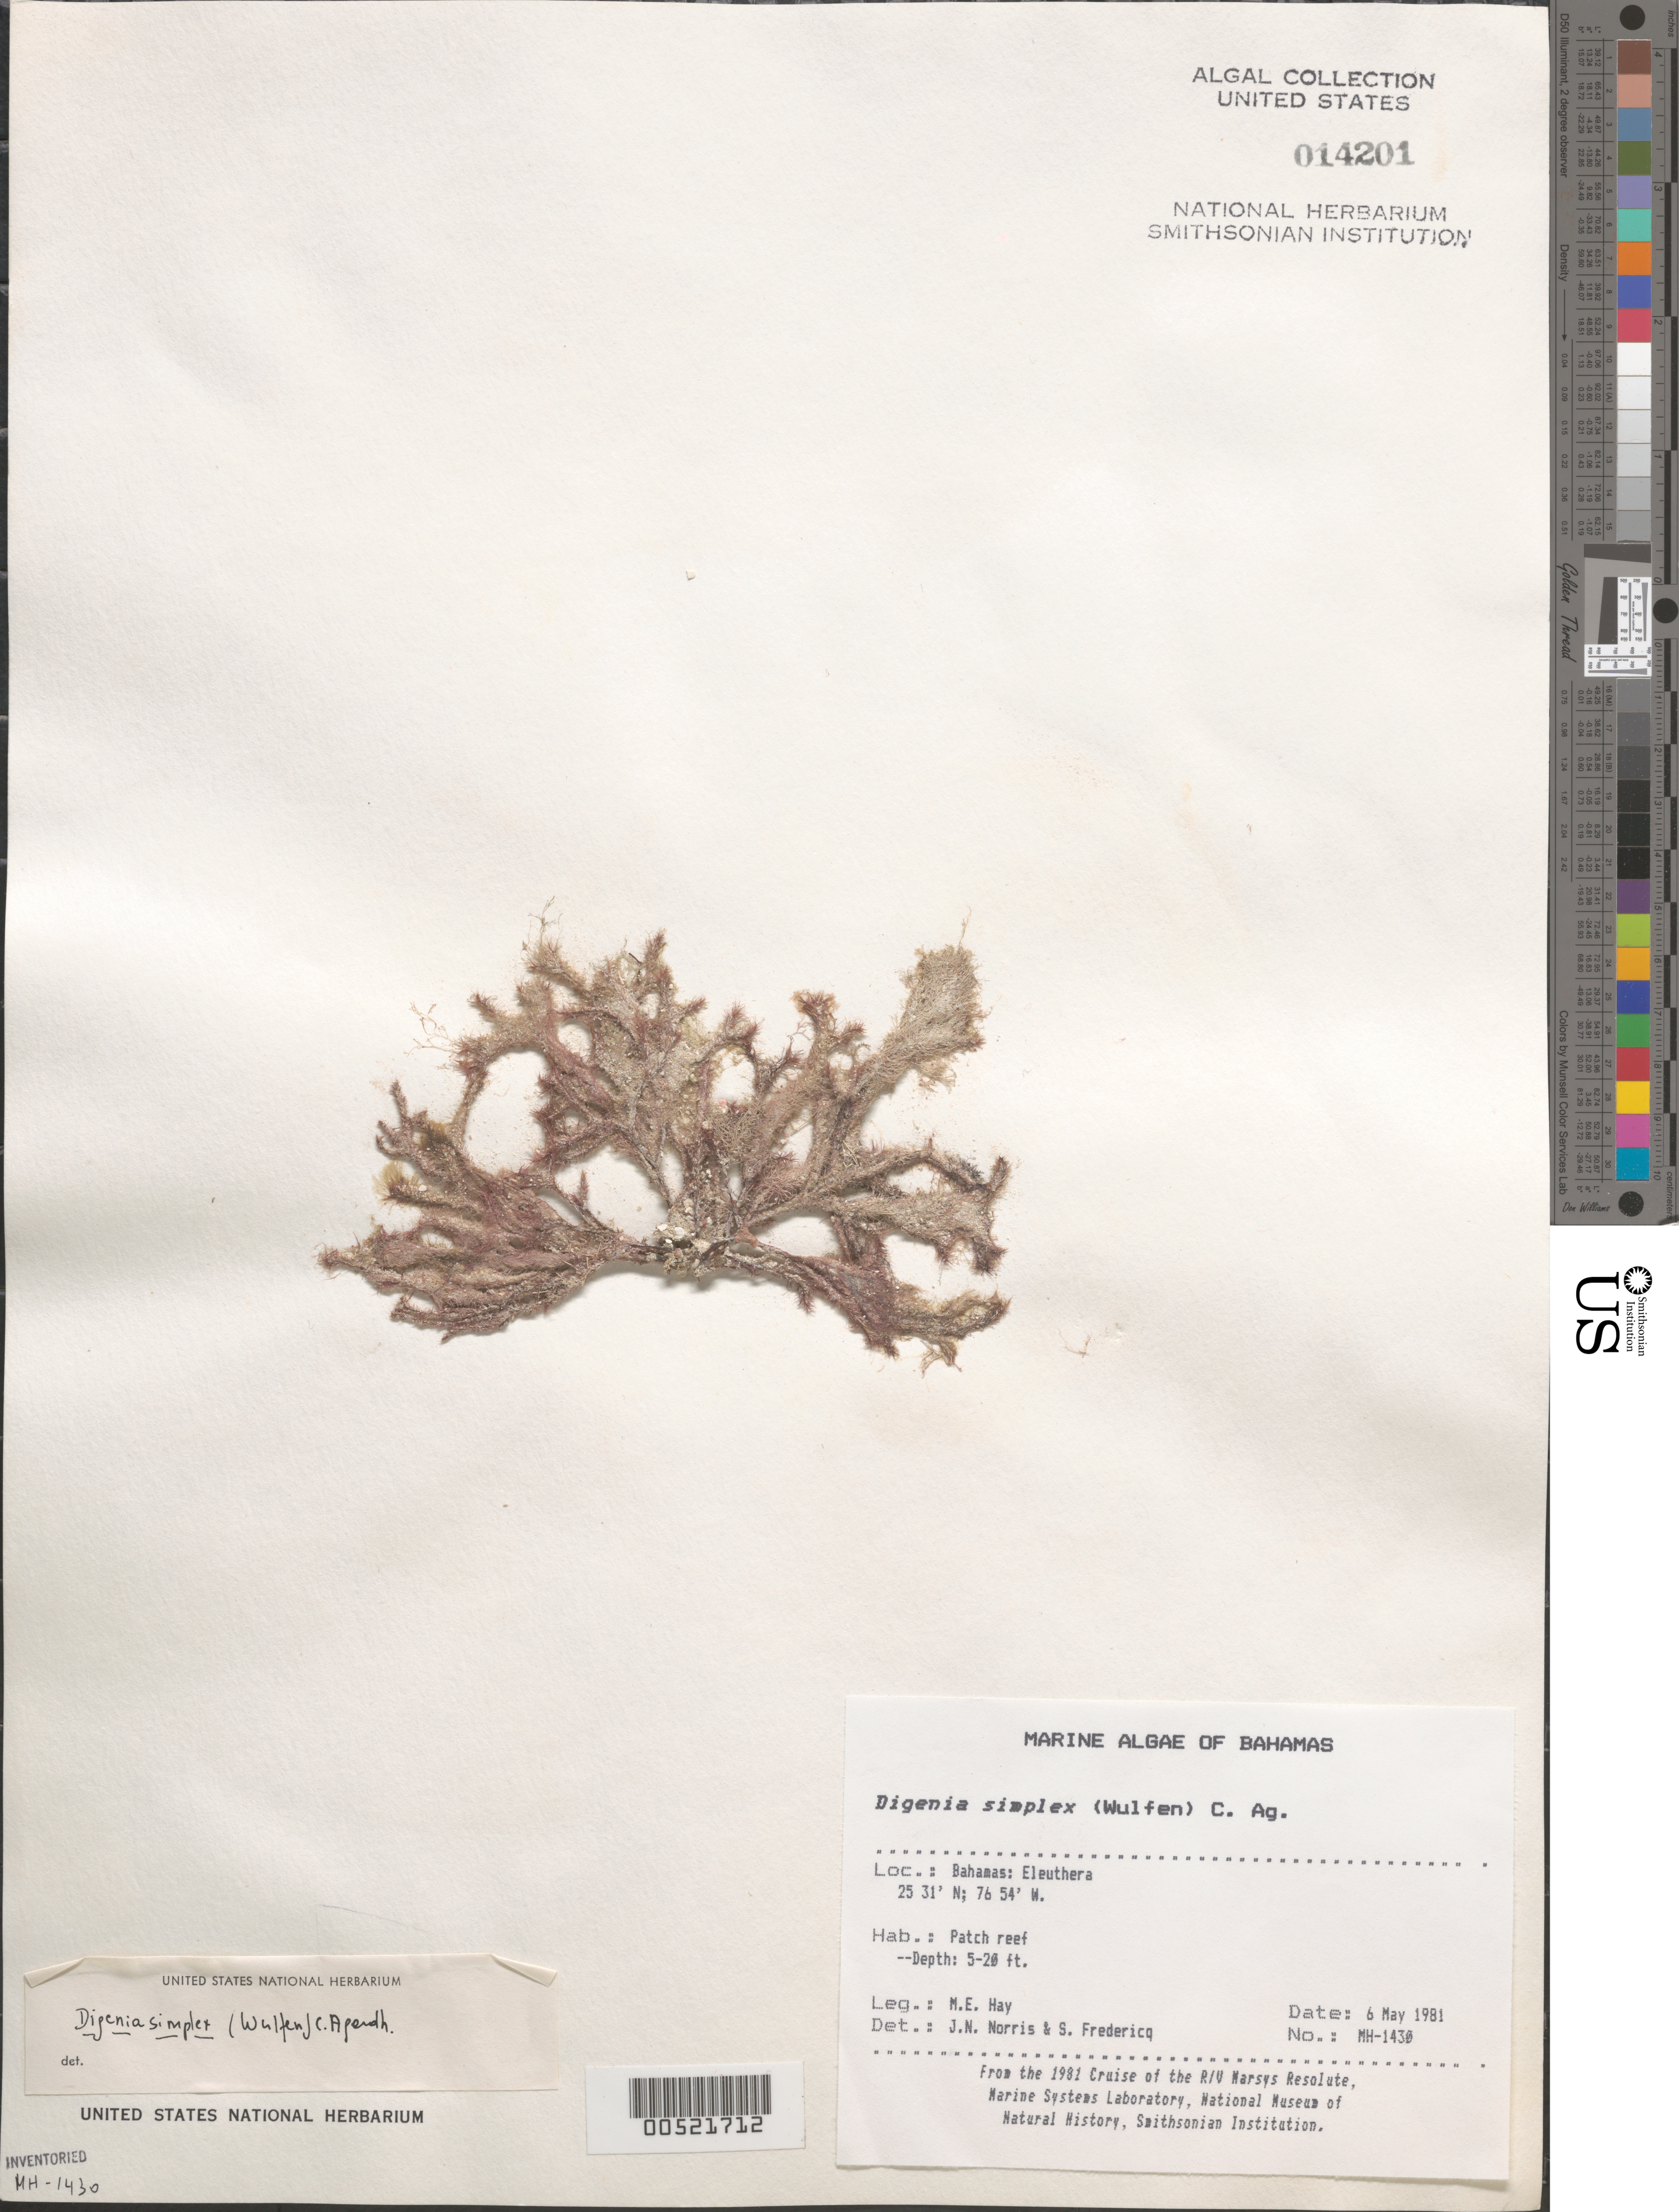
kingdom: Plantae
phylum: Rhodophyta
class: Florideophyceae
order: Ceramiales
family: Rhodomelaceae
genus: Digenea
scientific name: Digenea simplex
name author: (Wulfen) C. Agardh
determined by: Norris, J. N.; Fredericq, S.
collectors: M. E. Hay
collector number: MEH-1430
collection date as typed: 06 May 1981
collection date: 1981-05-06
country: Bahamas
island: Eleuthera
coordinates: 23 31' N, 76 54' W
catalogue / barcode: US 14201